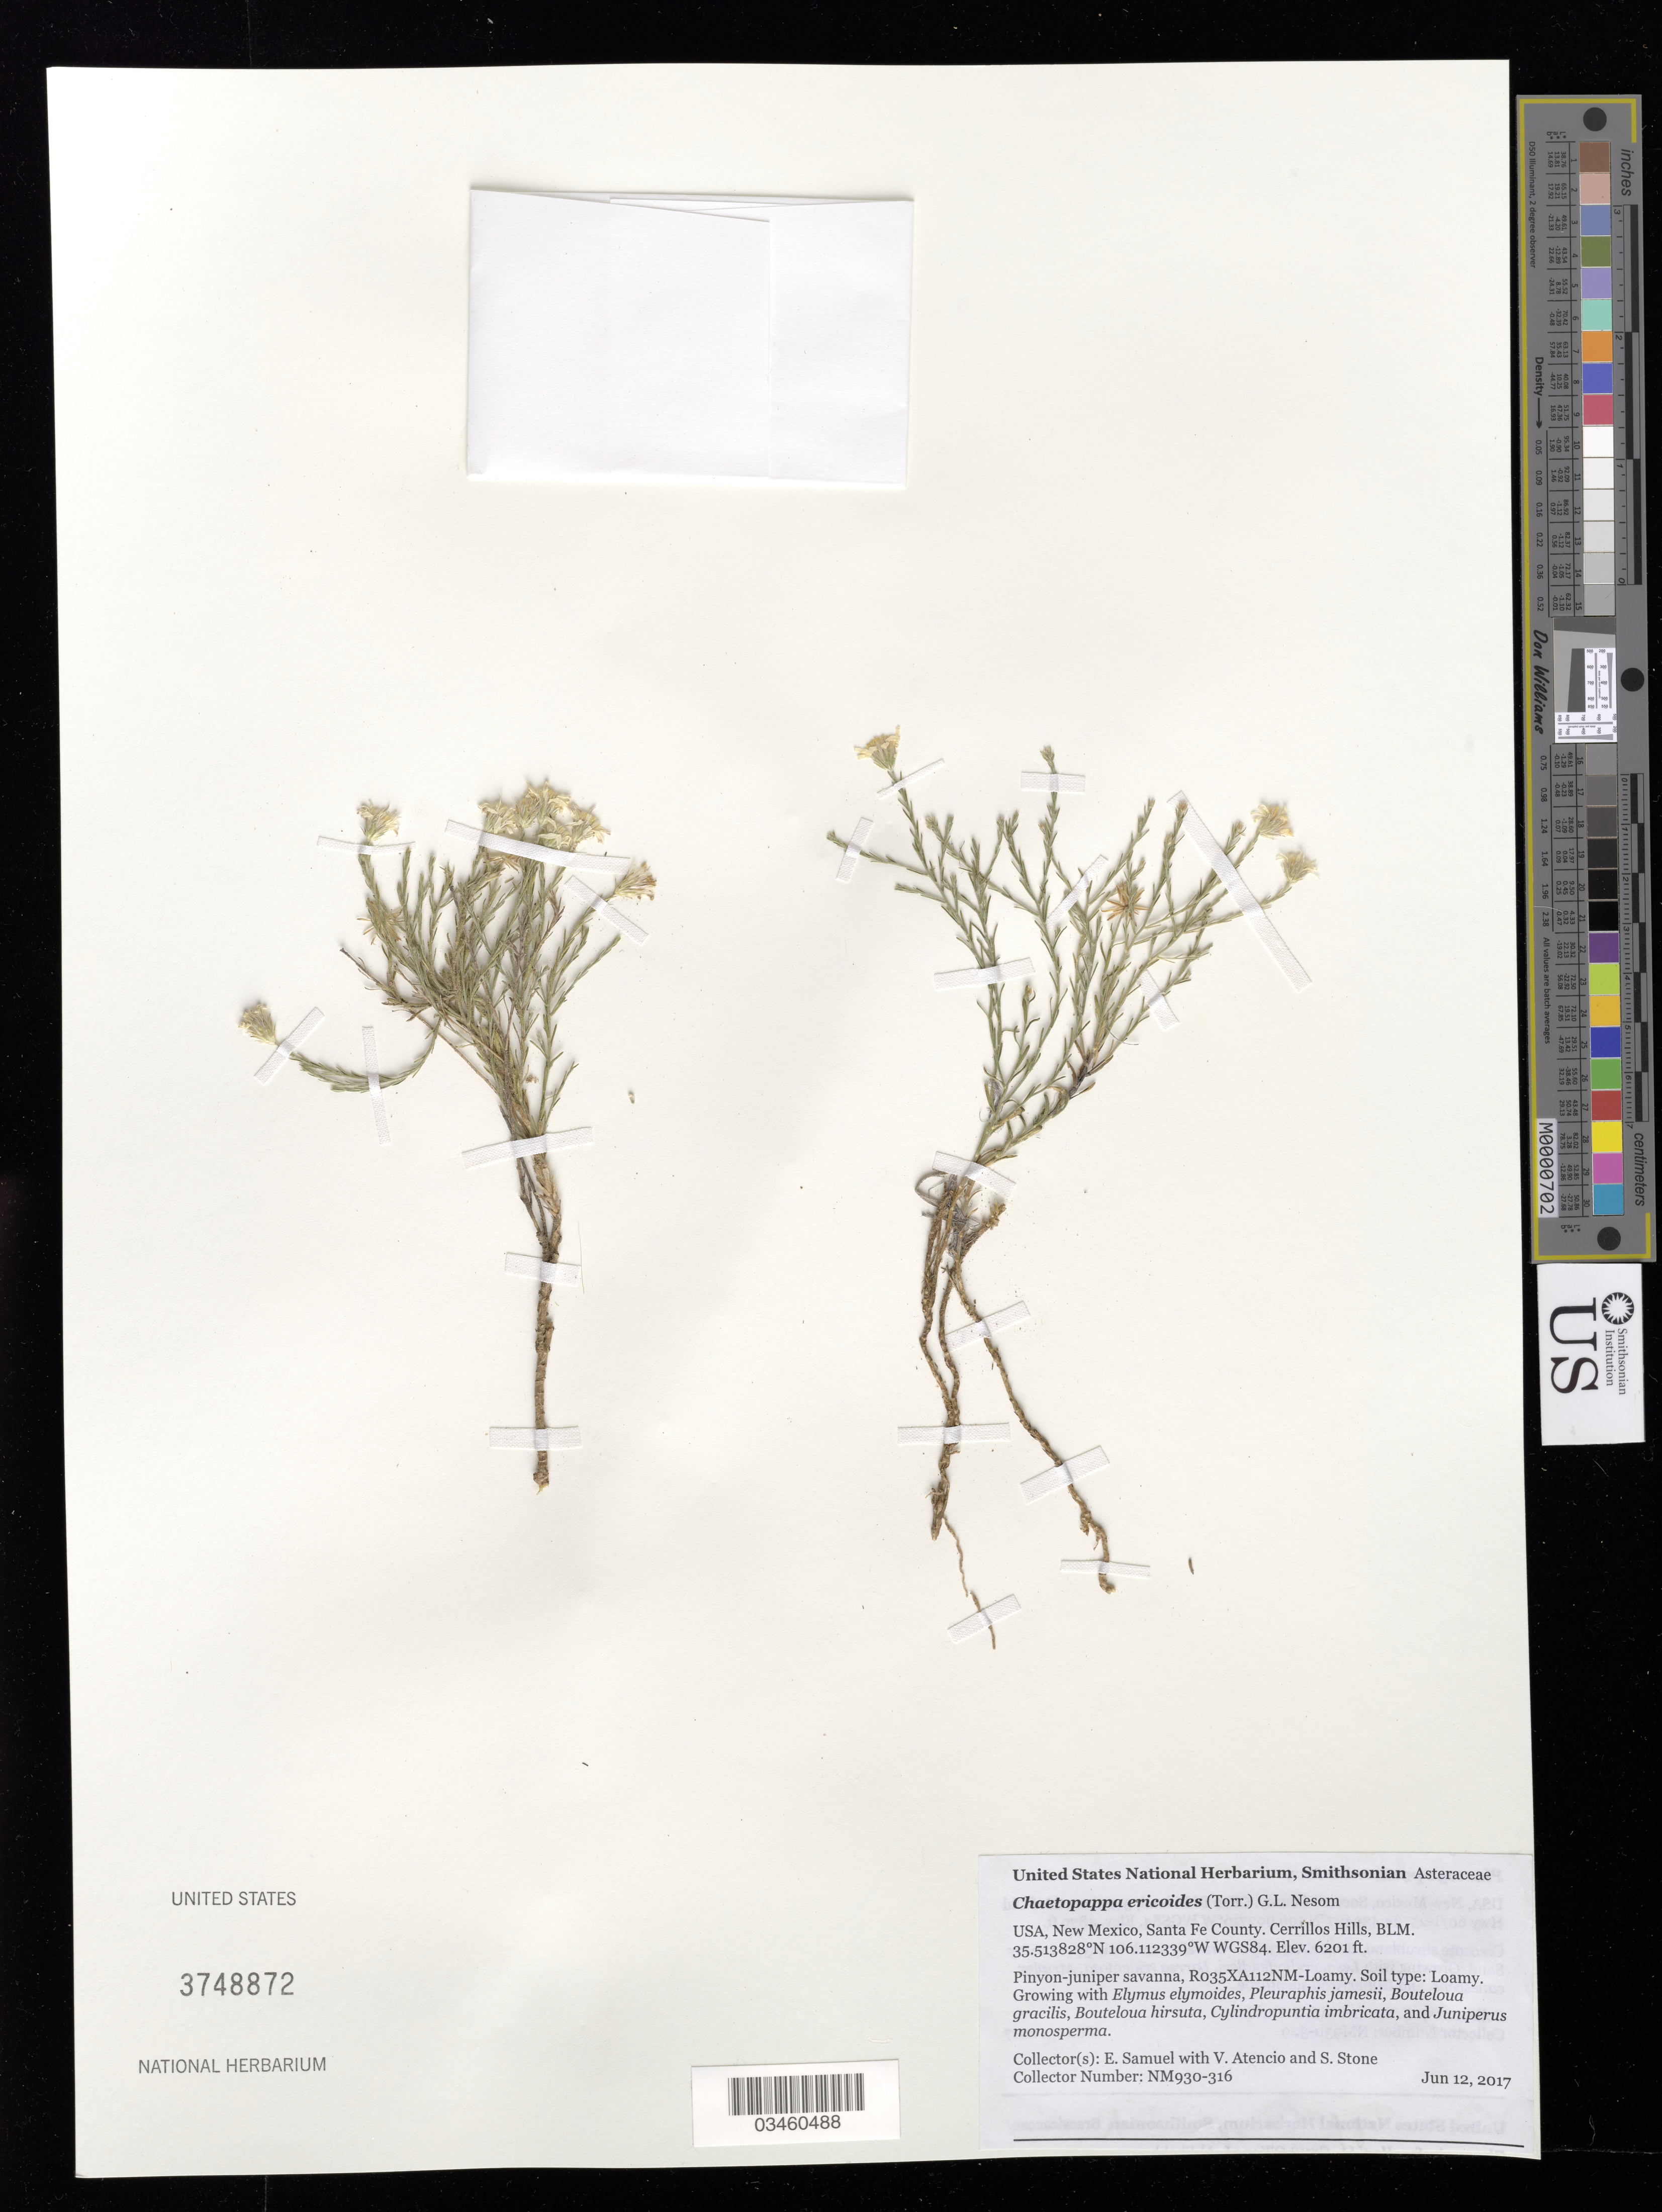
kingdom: Plantae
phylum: Tracheophyta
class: Magnoliopsida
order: Asterales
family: Asteraceae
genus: Chaetopappa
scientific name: Chaetopappa ericoides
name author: (Torr.) G.L. Nesom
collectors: E. Samuel, V. Atencio & S. Stone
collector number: NM930-316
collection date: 2017-06-12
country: United States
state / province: New Mexico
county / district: Santa Fe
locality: BLM Cerrillos Hills, Cerrillos Hills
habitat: R035XA112NM-Loamy. Pinyon-juniper savanna.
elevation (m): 1890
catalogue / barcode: US 3748872